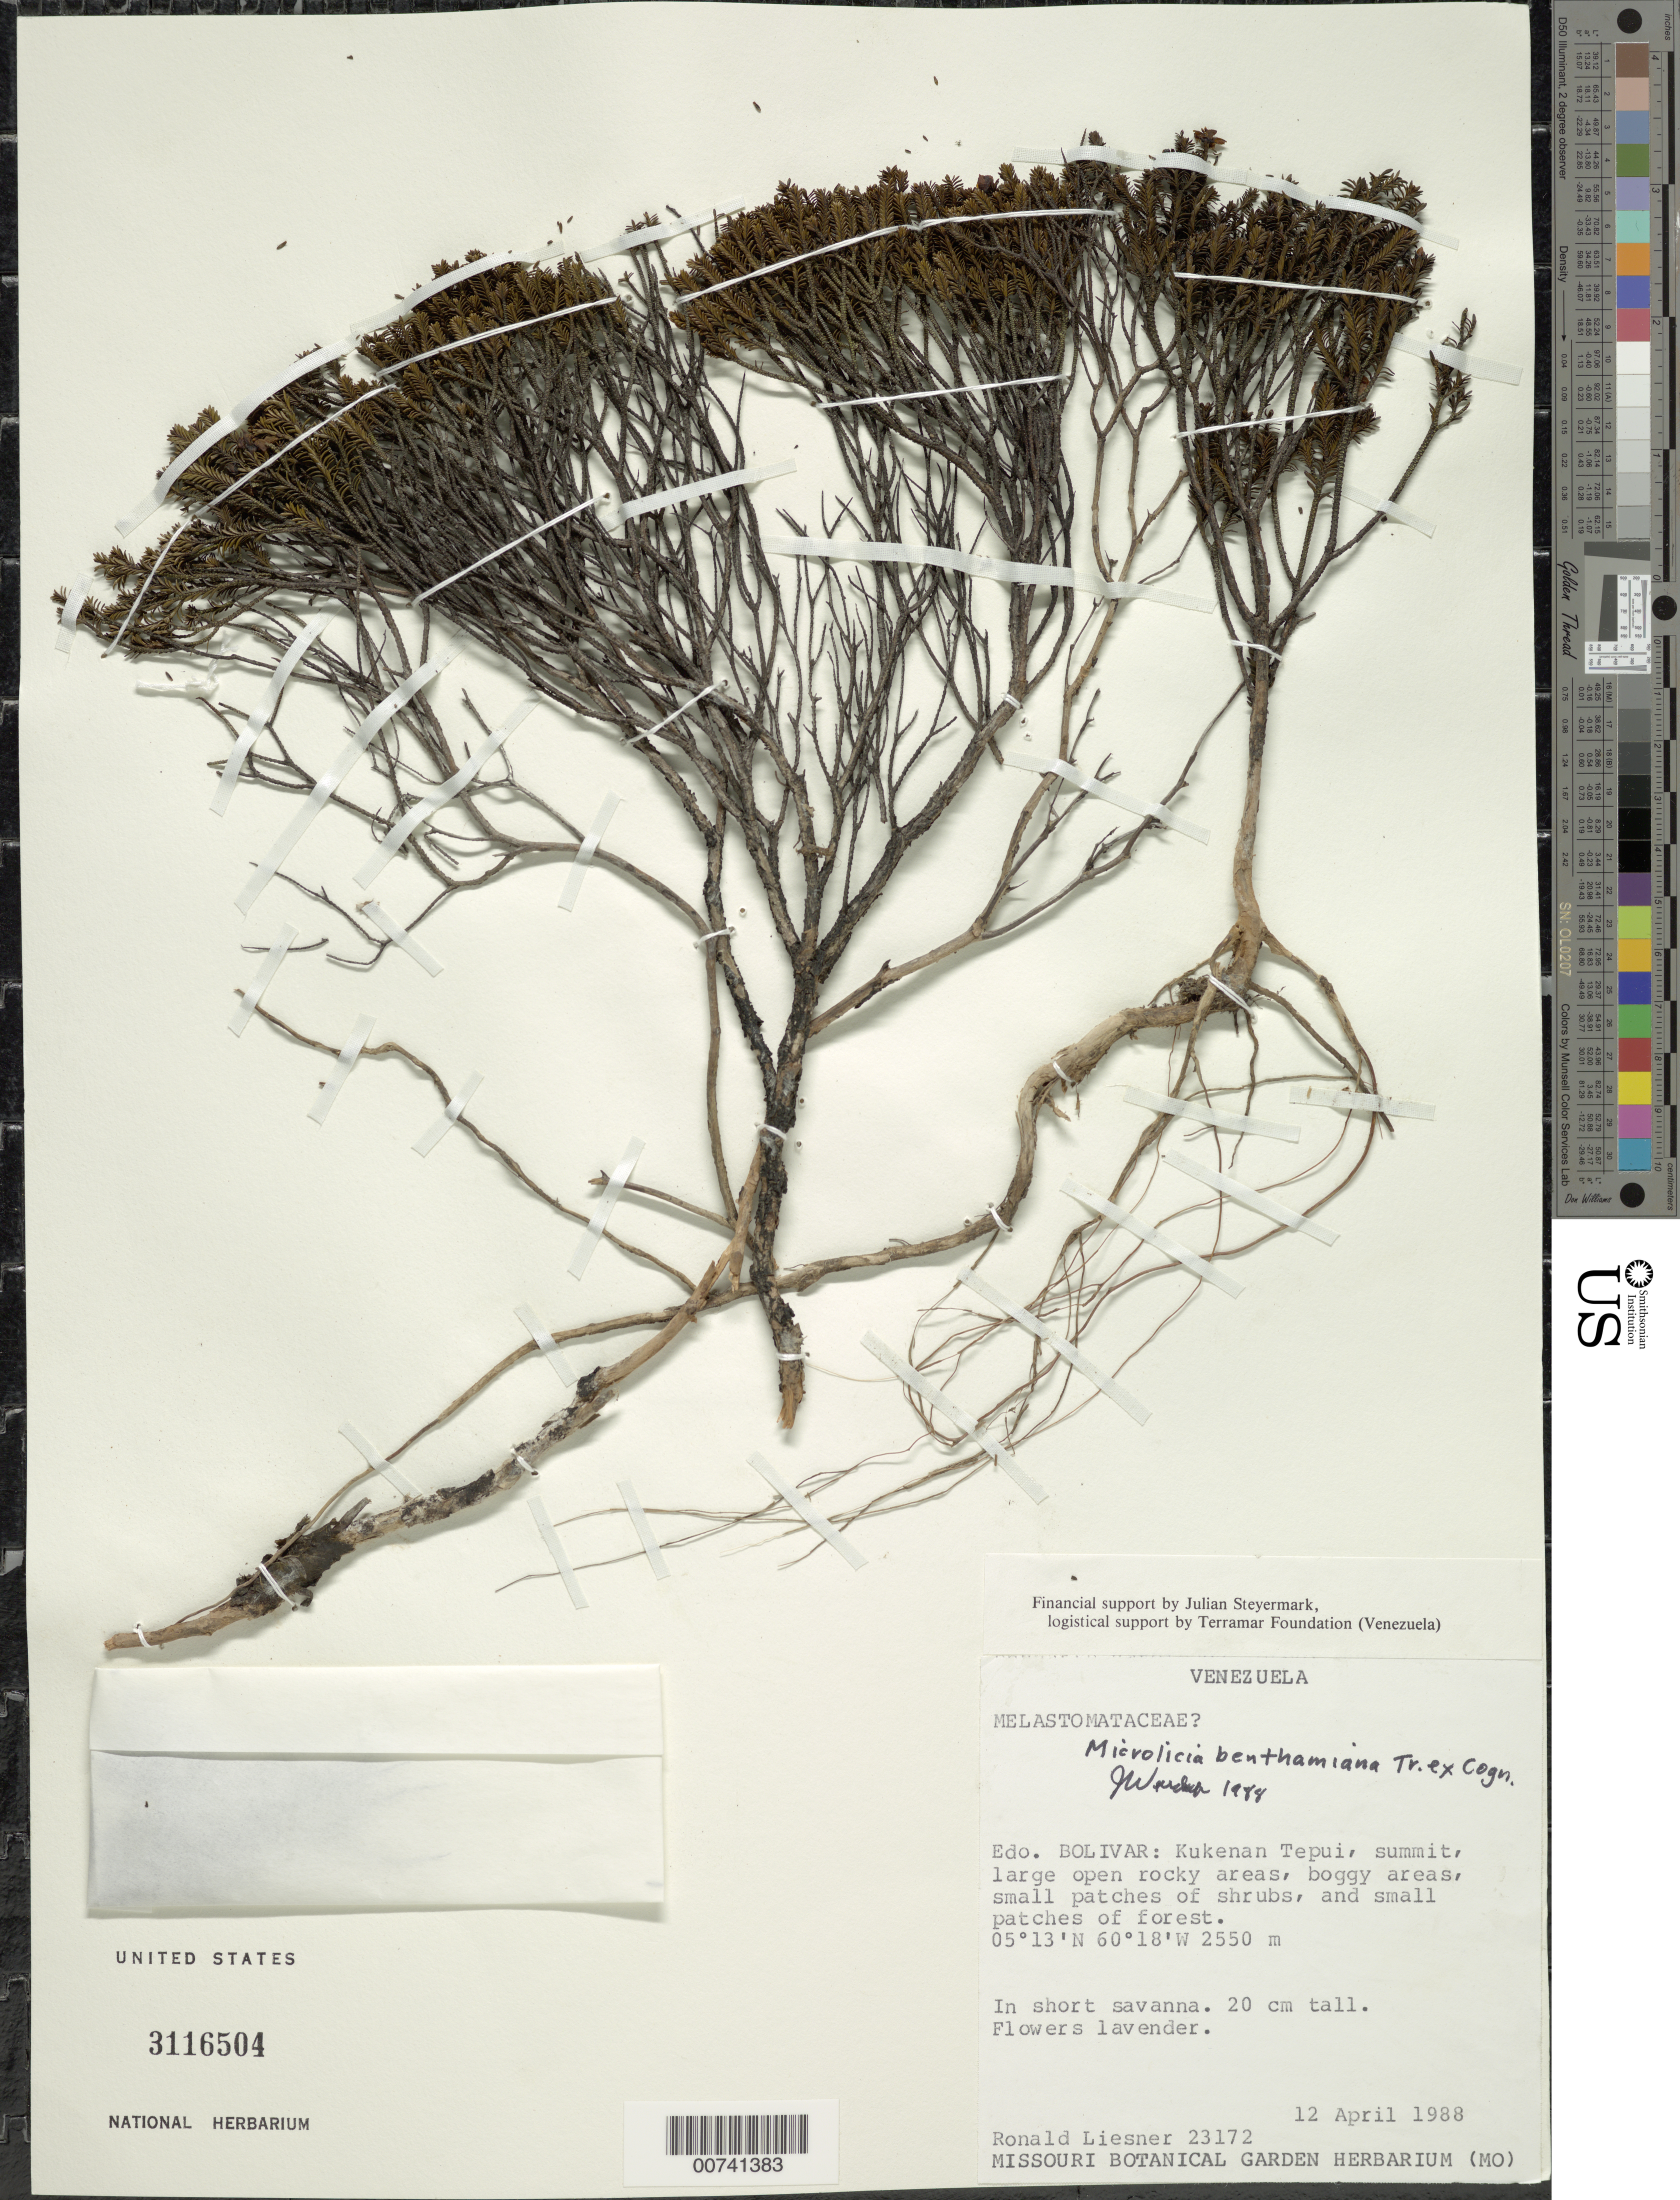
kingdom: Plantae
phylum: Tracheophyta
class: Magnoliopsida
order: Myrtales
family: Melastomataceae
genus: Microlicia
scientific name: Microlicia benthamiana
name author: Triana ex Cogn.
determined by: Wurdack, John J., (US), US (UNITED STATES)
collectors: R. L. Liesner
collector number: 23172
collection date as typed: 12-Apr-88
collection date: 1988-04-12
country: Venezuela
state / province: Bolívar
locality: Kukenan tepuí, summit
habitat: Short savanna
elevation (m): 2550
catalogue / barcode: US 3116504